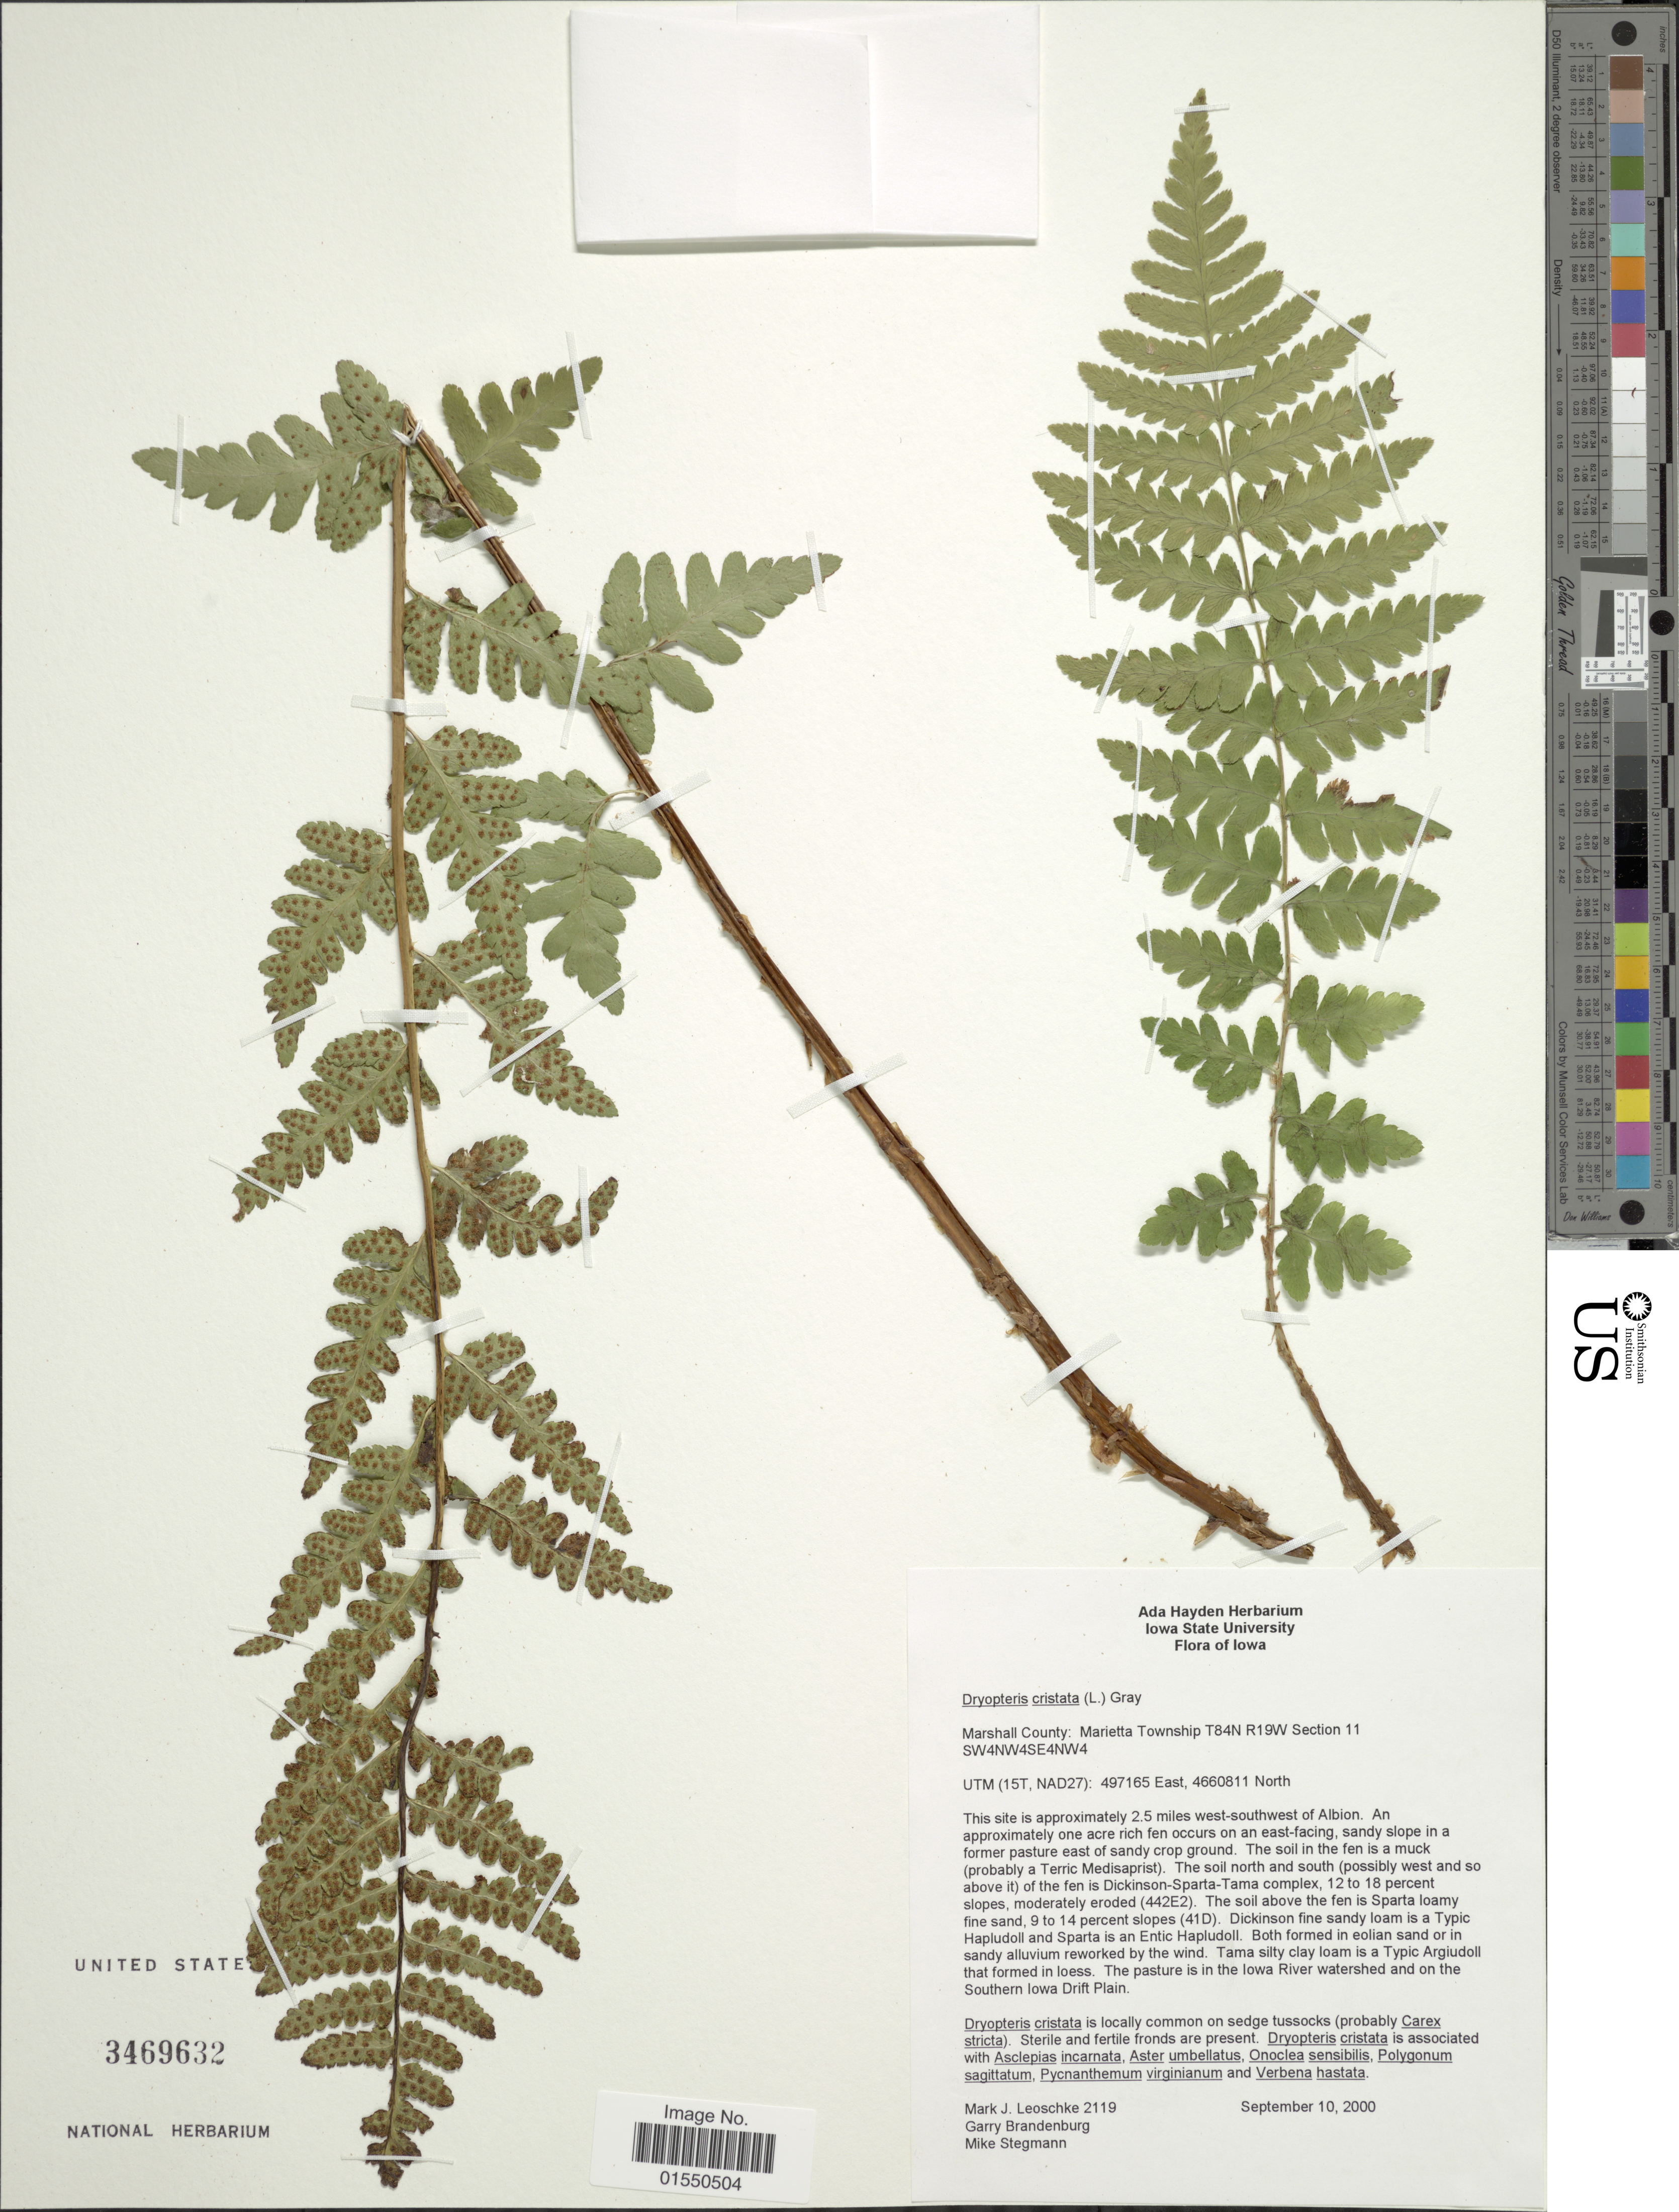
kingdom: Plantae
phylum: Tracheophyta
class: Polypodiopsida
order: Polypodiales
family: Dryopteridaceae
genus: Dryopteris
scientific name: Dryopteris cristata var. spinulosa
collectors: M. J. Leoschke, G. Brandenburg & M. Stegmann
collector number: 2119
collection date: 2000-09-10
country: United States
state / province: Iowa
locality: Marshall County: Marietta Township T84N R19W Section 11 SW4NW4SE4NW4, UTM (15T, NAD27): 497165 East, 4660811 North, This site is approximately 2.5 miles west-southwest of Albion.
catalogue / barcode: US 3469632